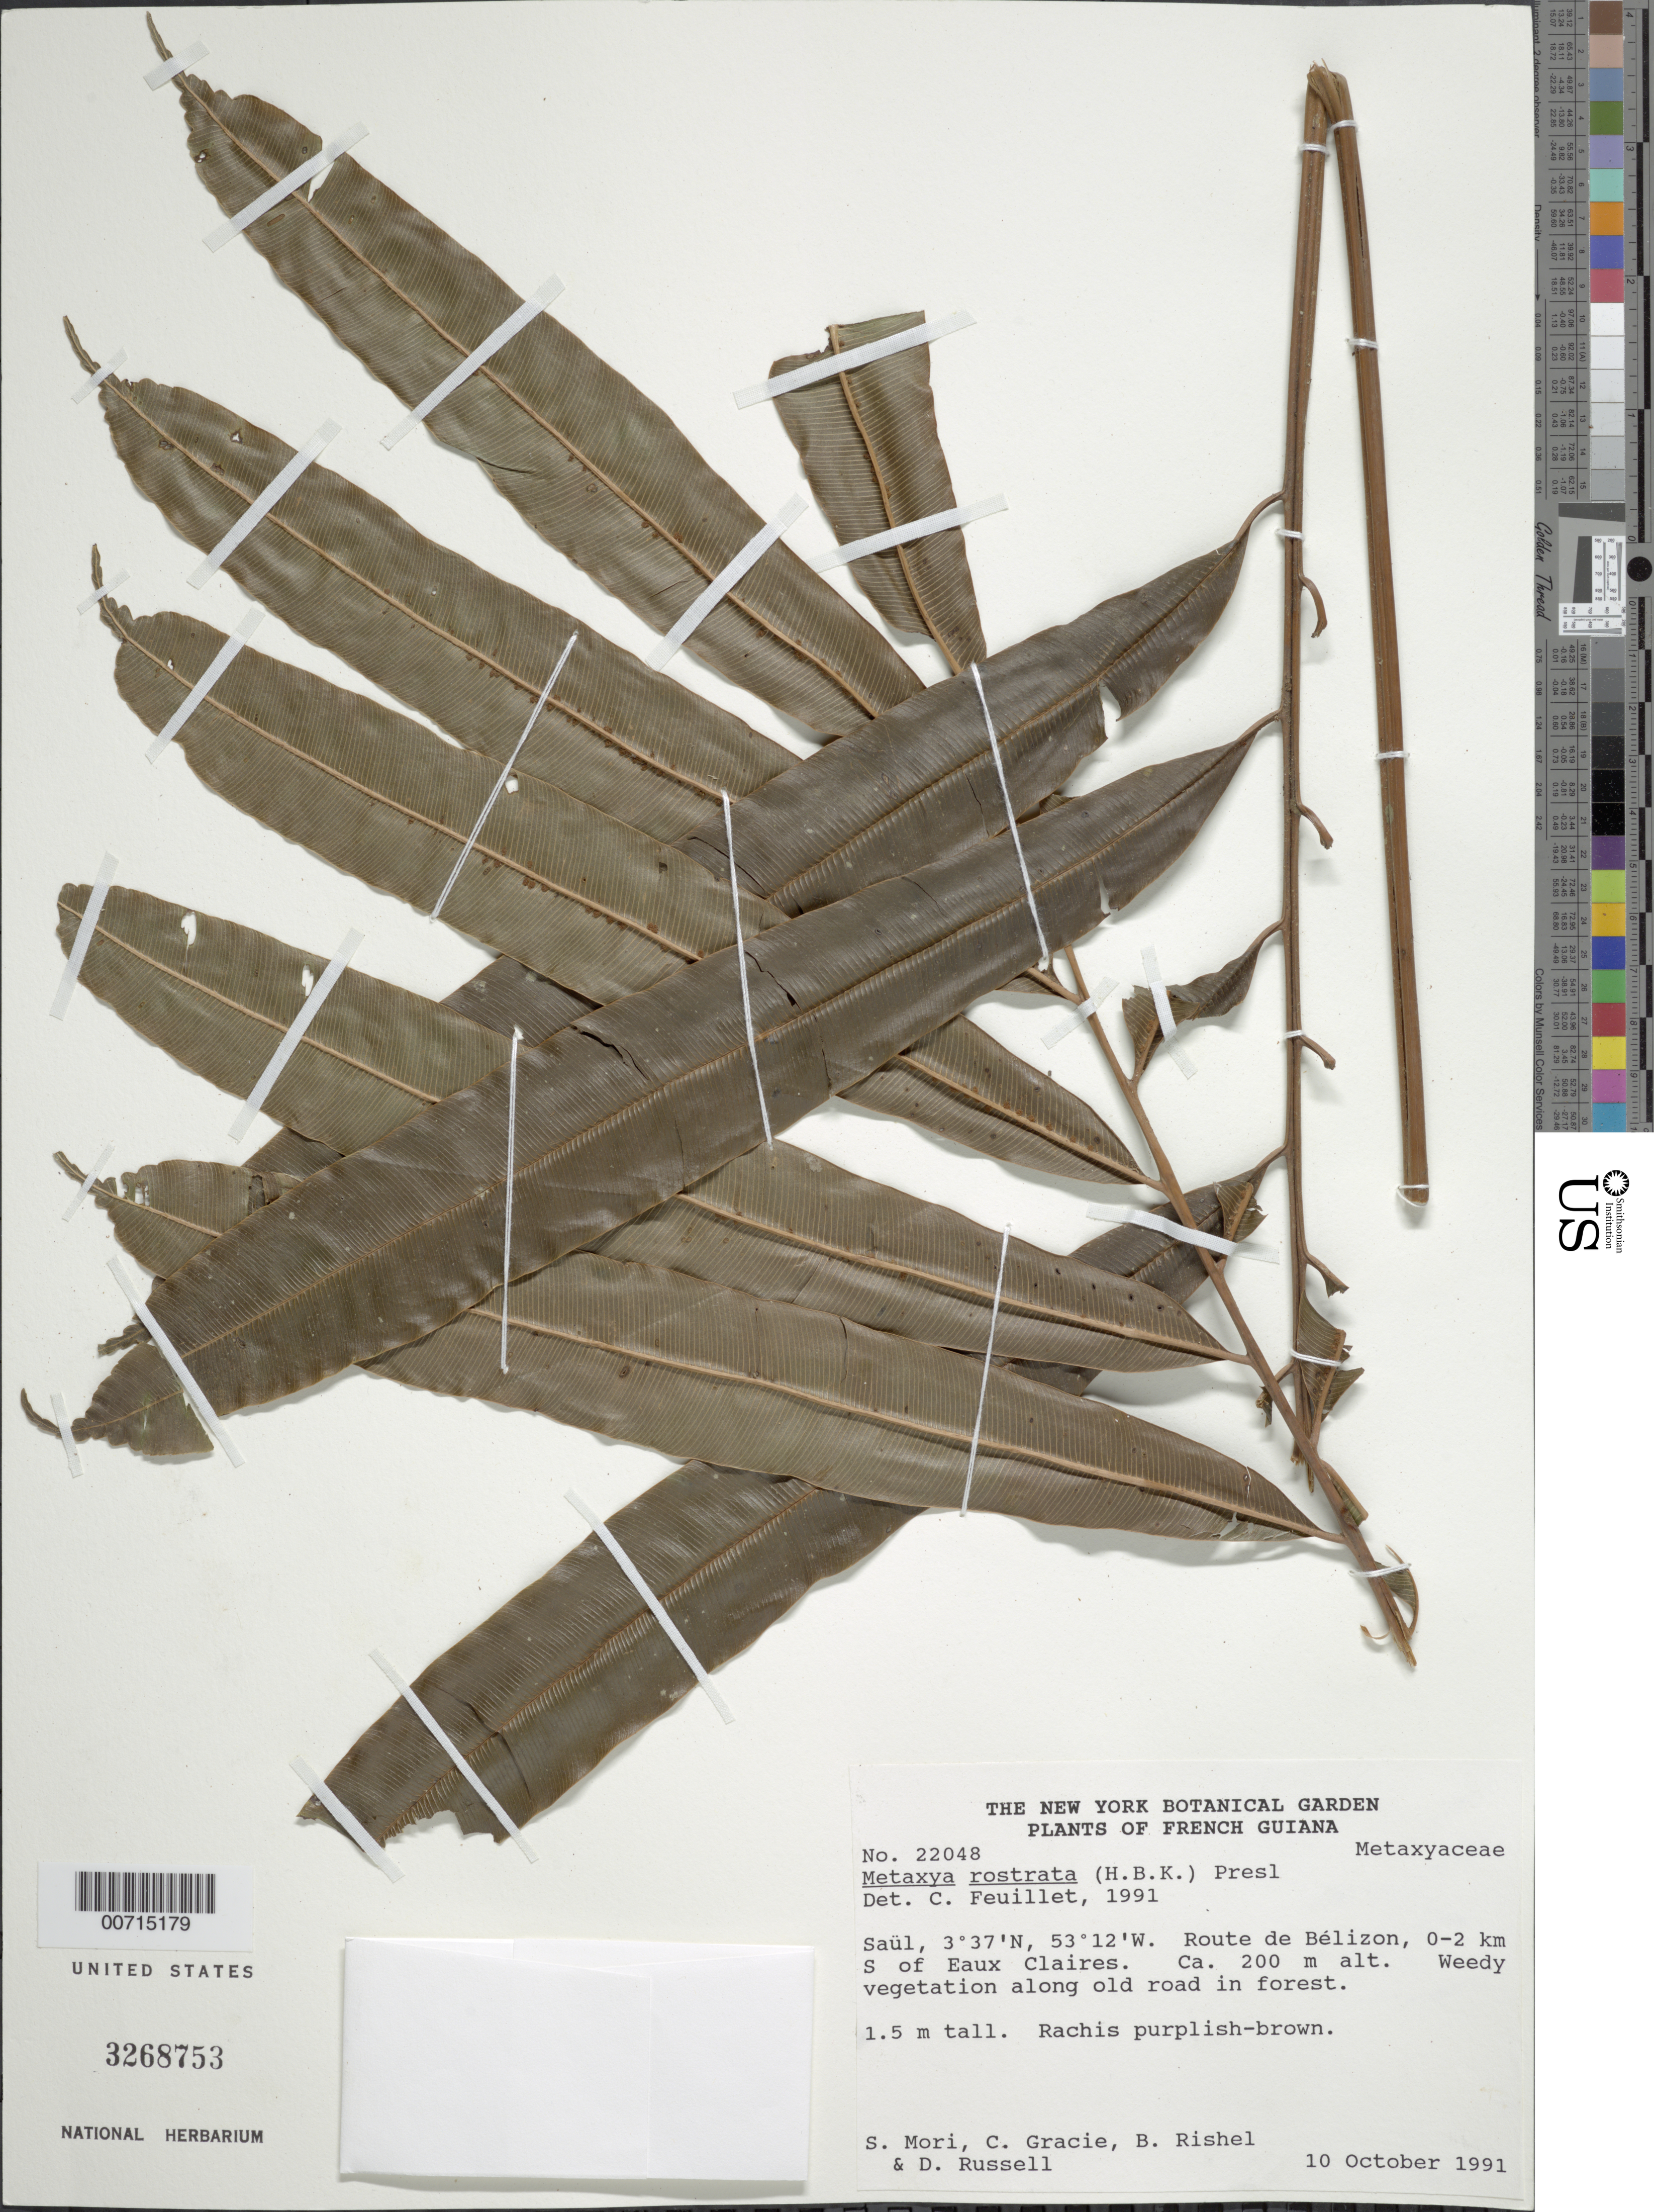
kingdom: Plantae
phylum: Tracheophyta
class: Polypodiopsida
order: Cyatheales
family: Metaxyaceae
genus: Metaxya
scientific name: Metaxya rostrata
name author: (Kunth) C. Presl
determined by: Feuillet, C.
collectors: S. Mori, C. A. Gracie, J. Lazzaroni, B. Rishel, D. Russell & F. Wright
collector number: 22048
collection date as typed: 10-Oct-91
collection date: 1991-10-10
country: French Guiana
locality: Saül, Route de Bélizon, 0-2 km south of Eaux Claires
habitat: Weedy vegetation along old road in forest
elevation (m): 200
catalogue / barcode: US 3268753